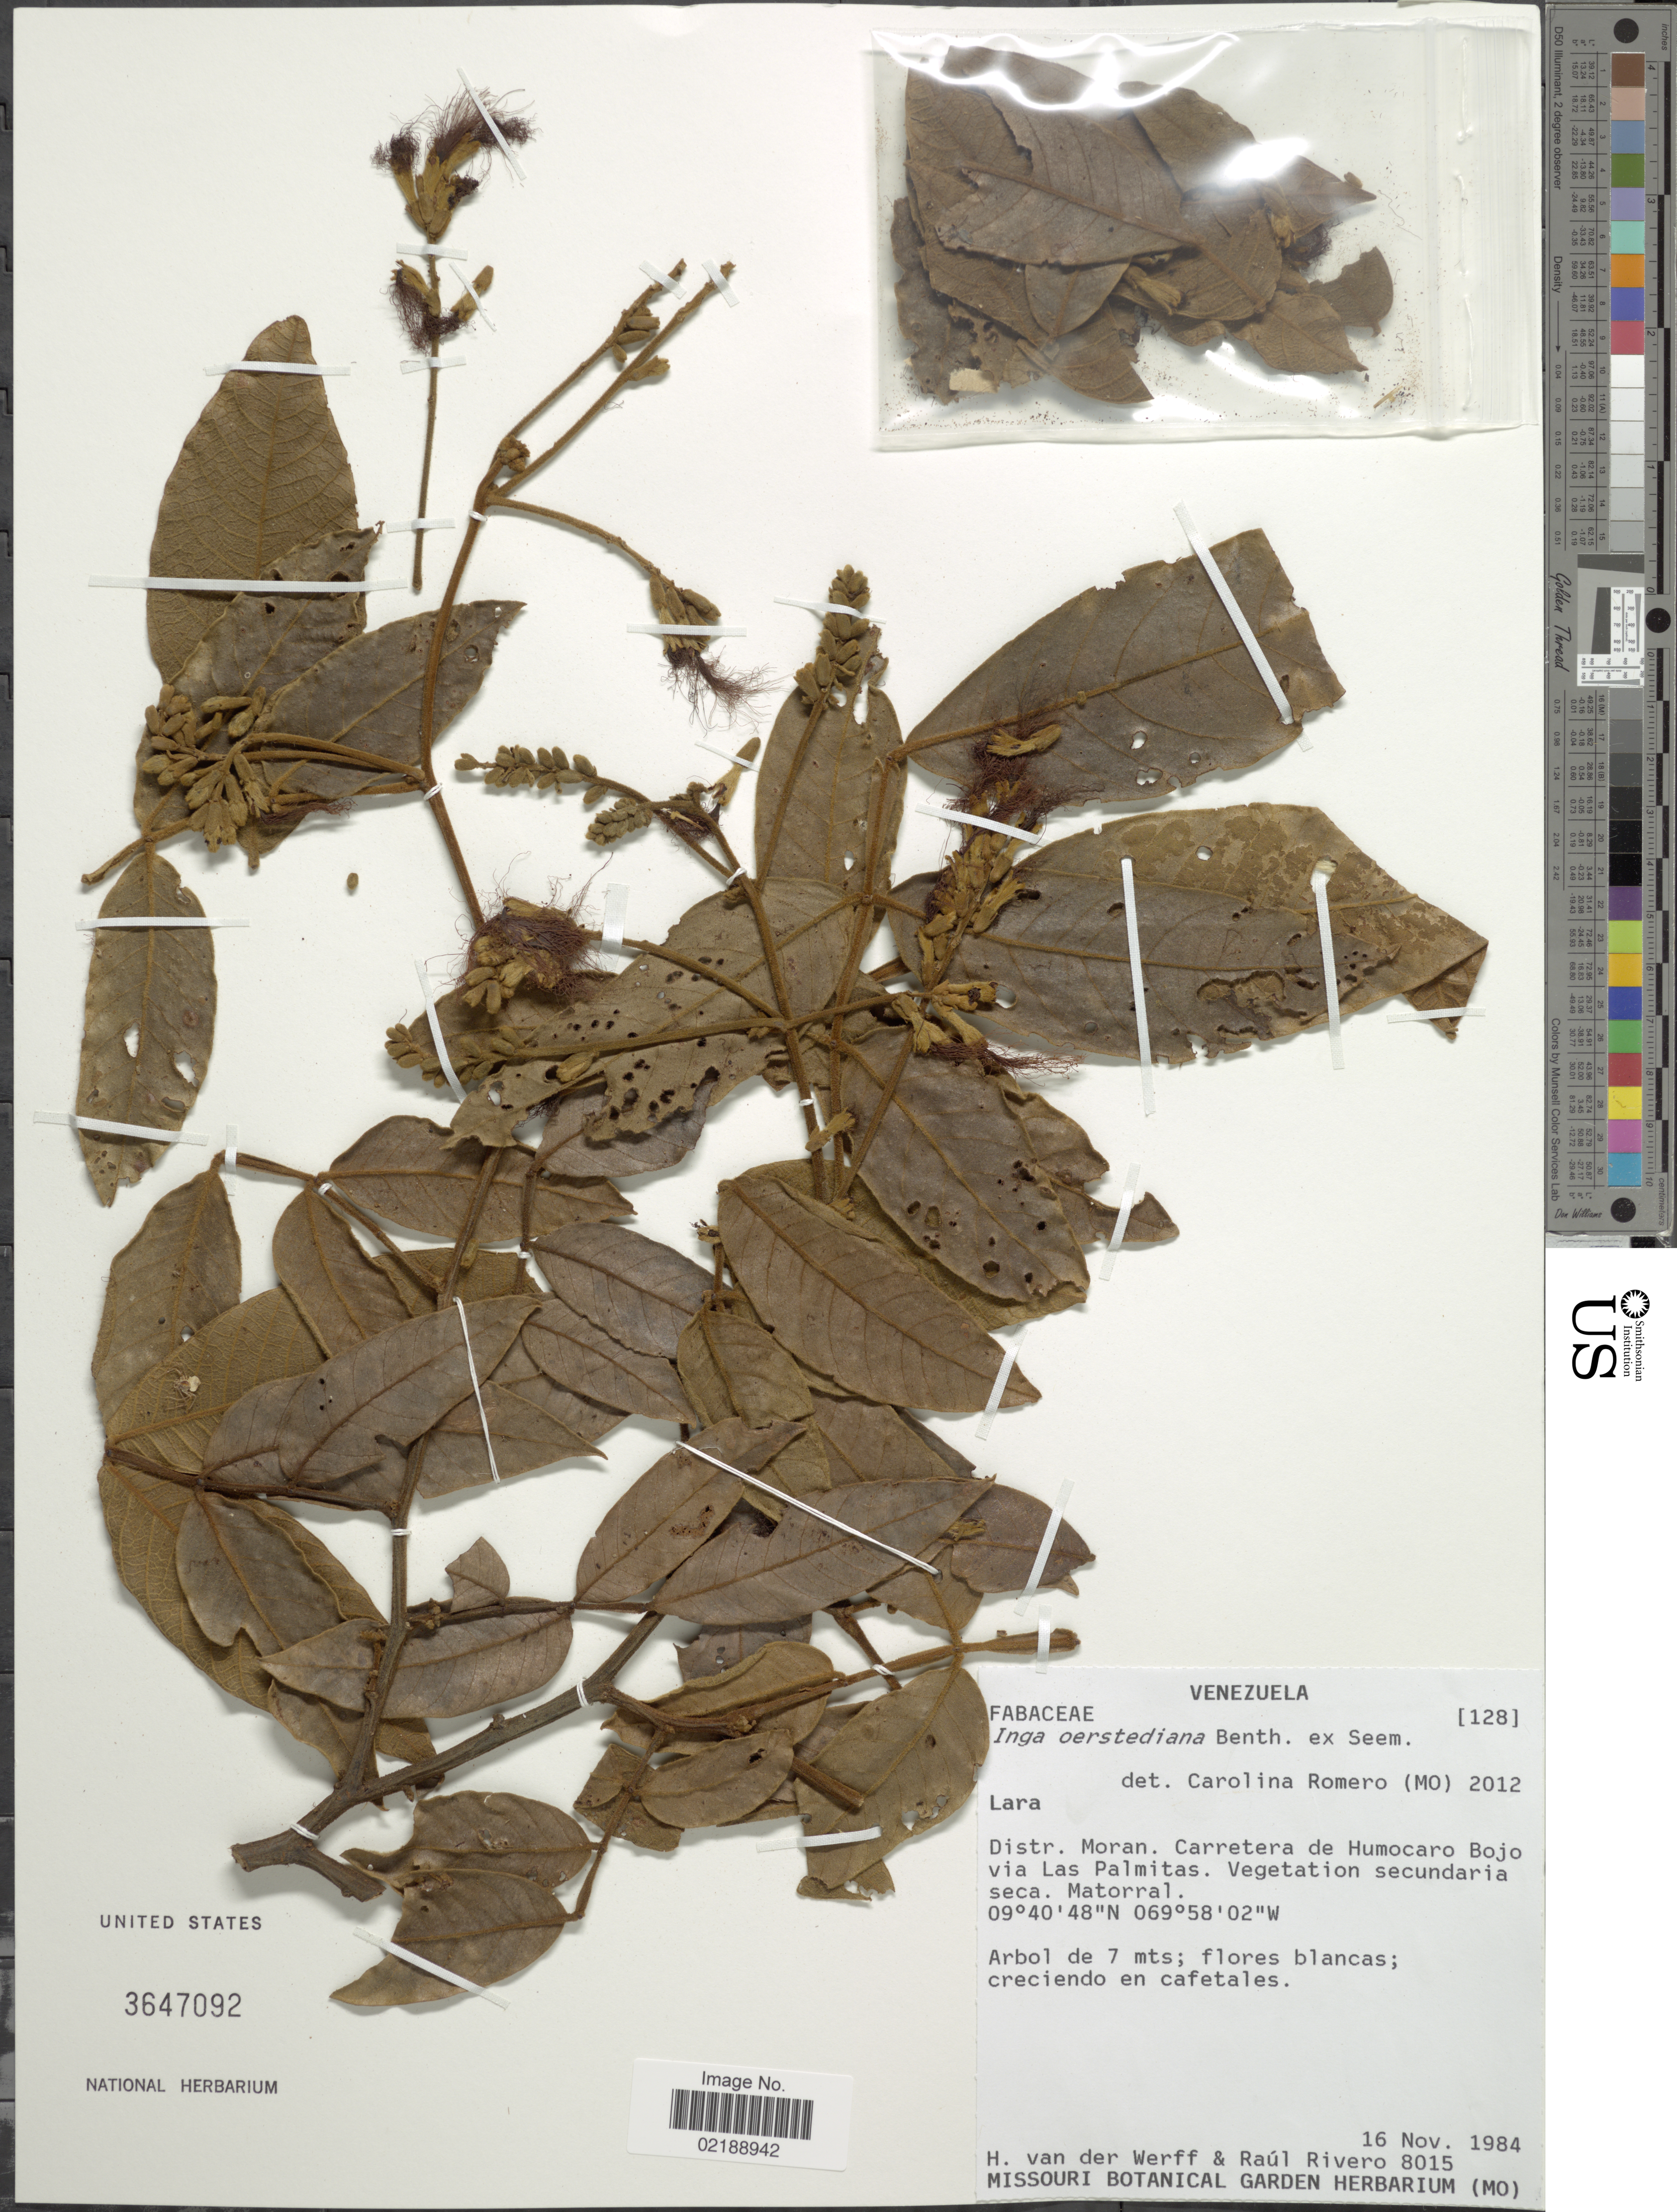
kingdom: Plantae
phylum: Tracheophyta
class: Magnoliopsida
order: Fabales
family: Fabaceae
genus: Inga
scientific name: Inga oerstediana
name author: Benth.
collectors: H. van der Werff & R. Rivero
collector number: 8015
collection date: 1984-11-16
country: Venezuela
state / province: Lara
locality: Distr. Moran. Carretera de Humocaro Bojo via Las Palmitas. Vegetation secundaria seca. Matorral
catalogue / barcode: US 3647092